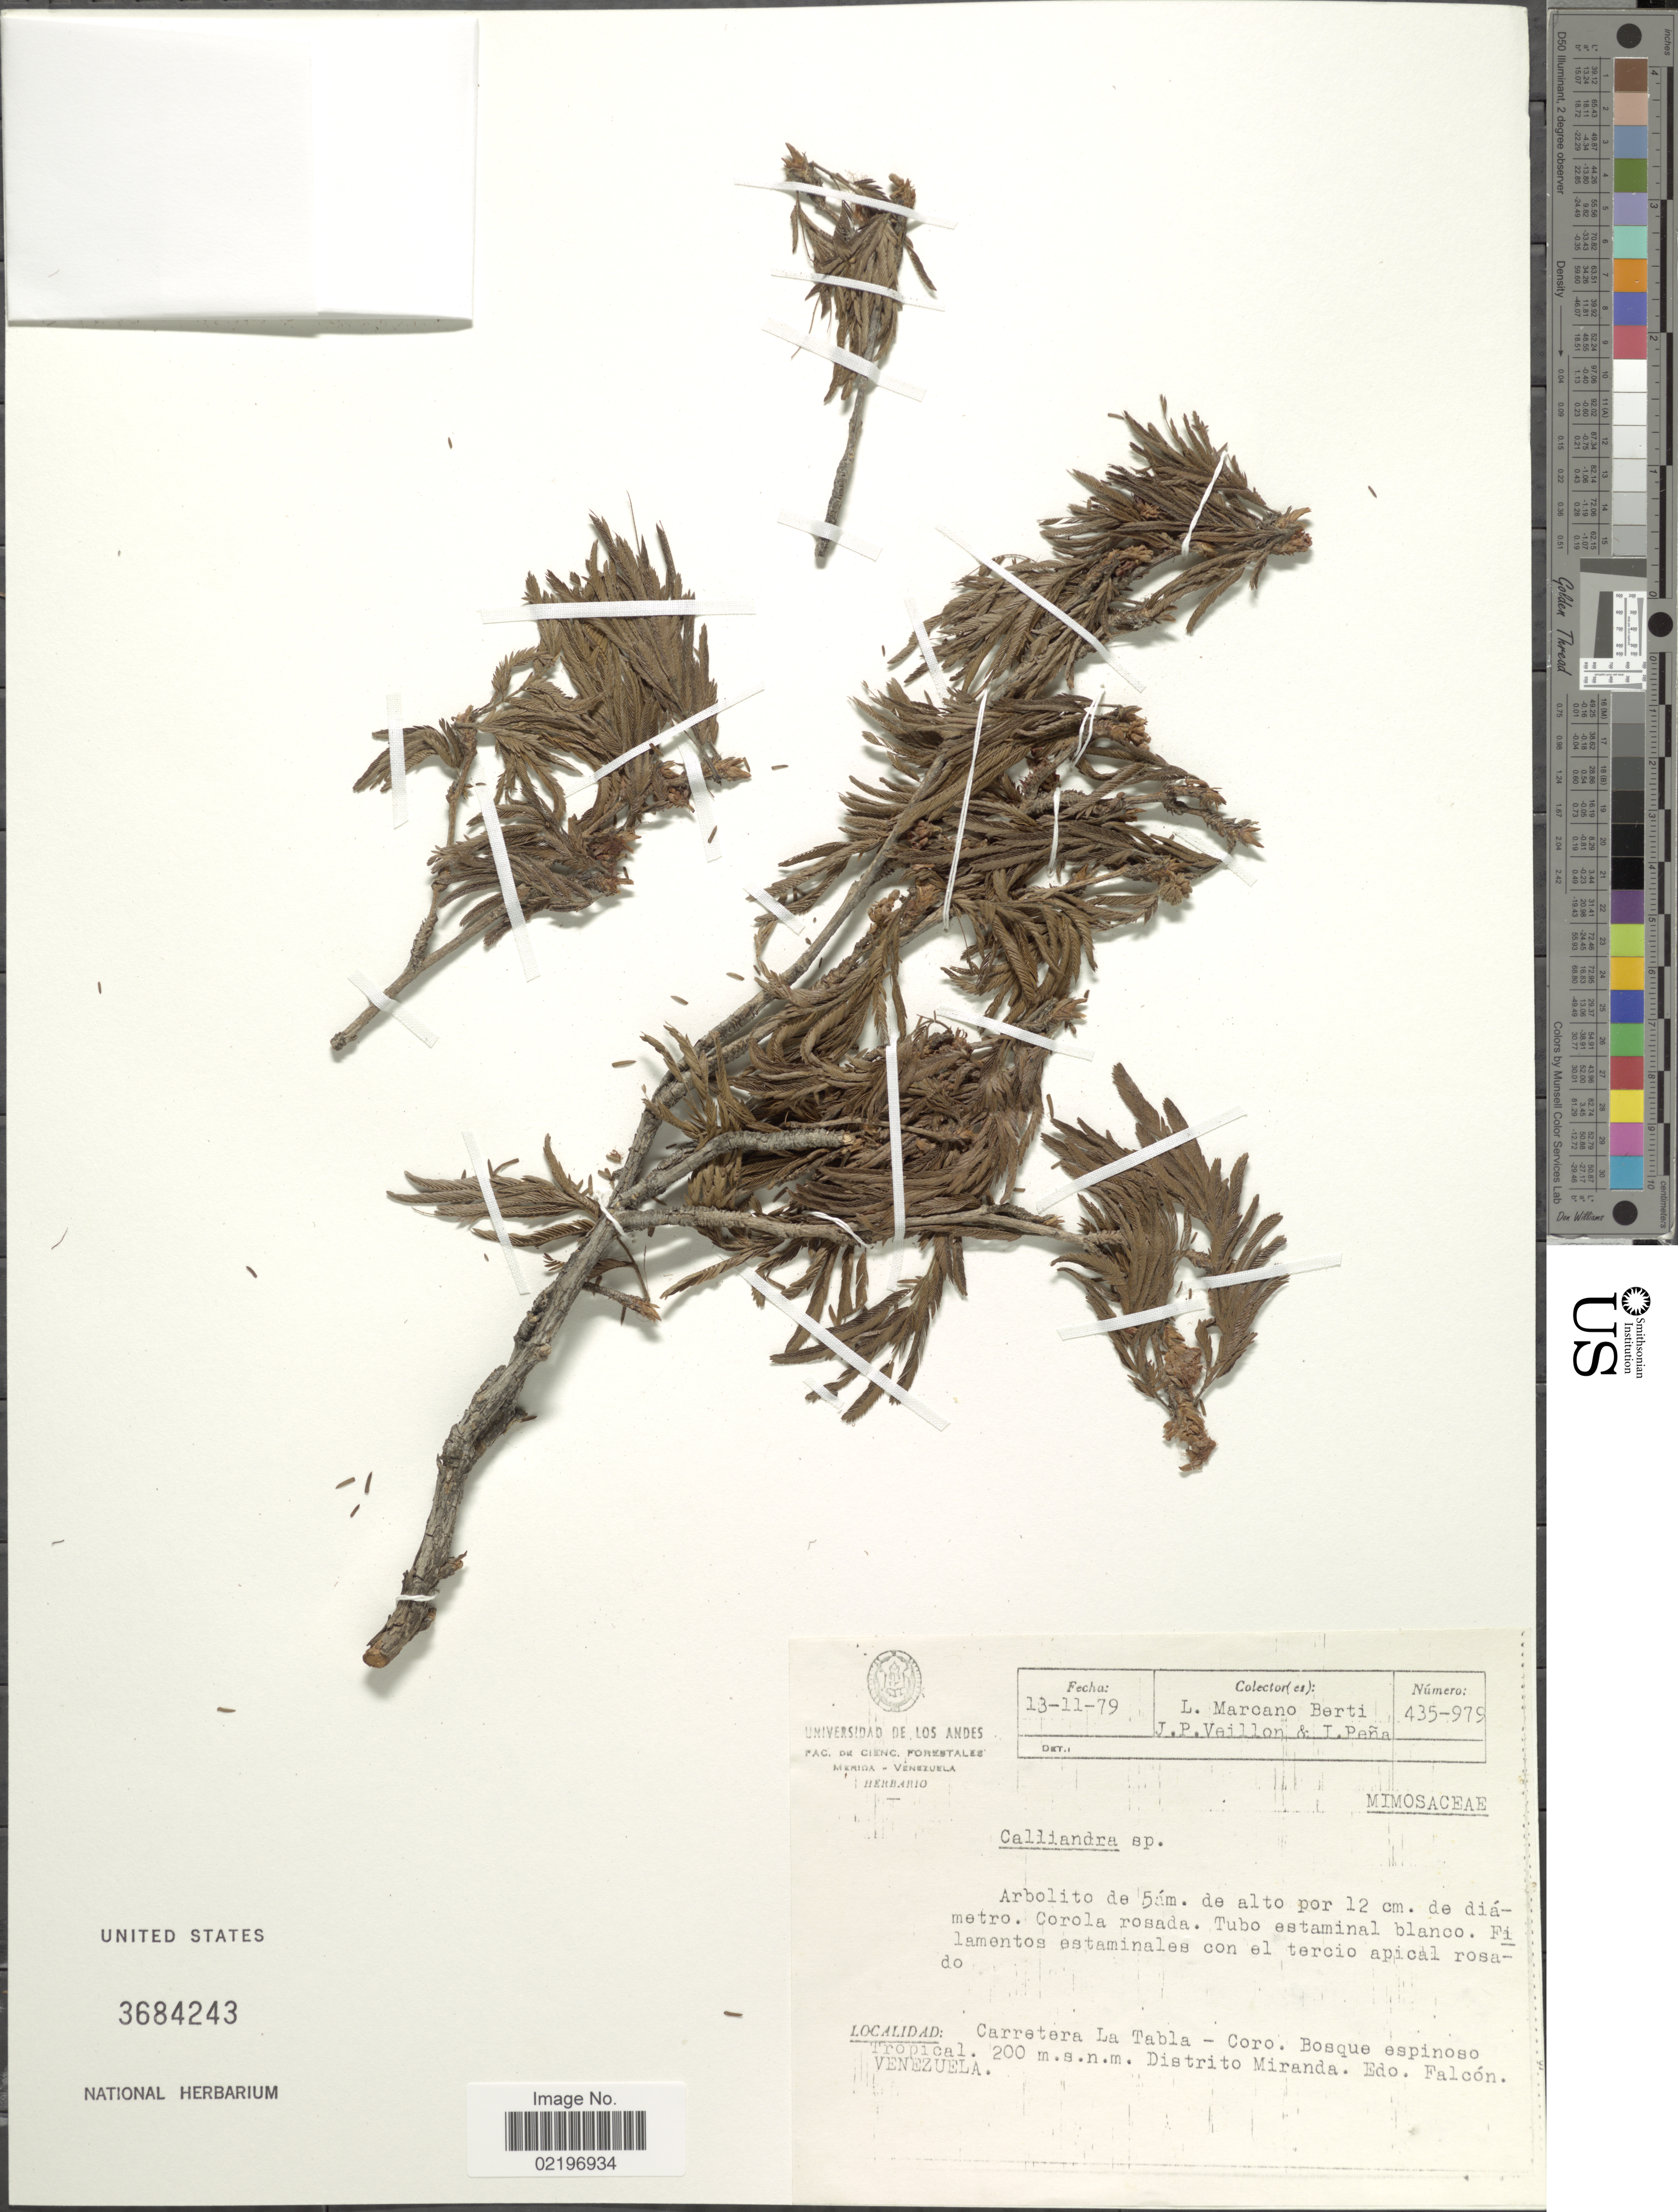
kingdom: Plantae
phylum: Tracheophyta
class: Magnoliopsida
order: Fabales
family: Fabaceae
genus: Calliandra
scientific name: Calliandra sp.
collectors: L. Marcano-Berti, J. Veillon & I. Pena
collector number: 435-979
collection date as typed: Transcribed d/m/y: 13/11/79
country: Venezuela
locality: Carretera La Tabla - Coro. Bosque espinoso Tropical. distrito Miranda. Edo. Falcon.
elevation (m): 200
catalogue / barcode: US 3684243